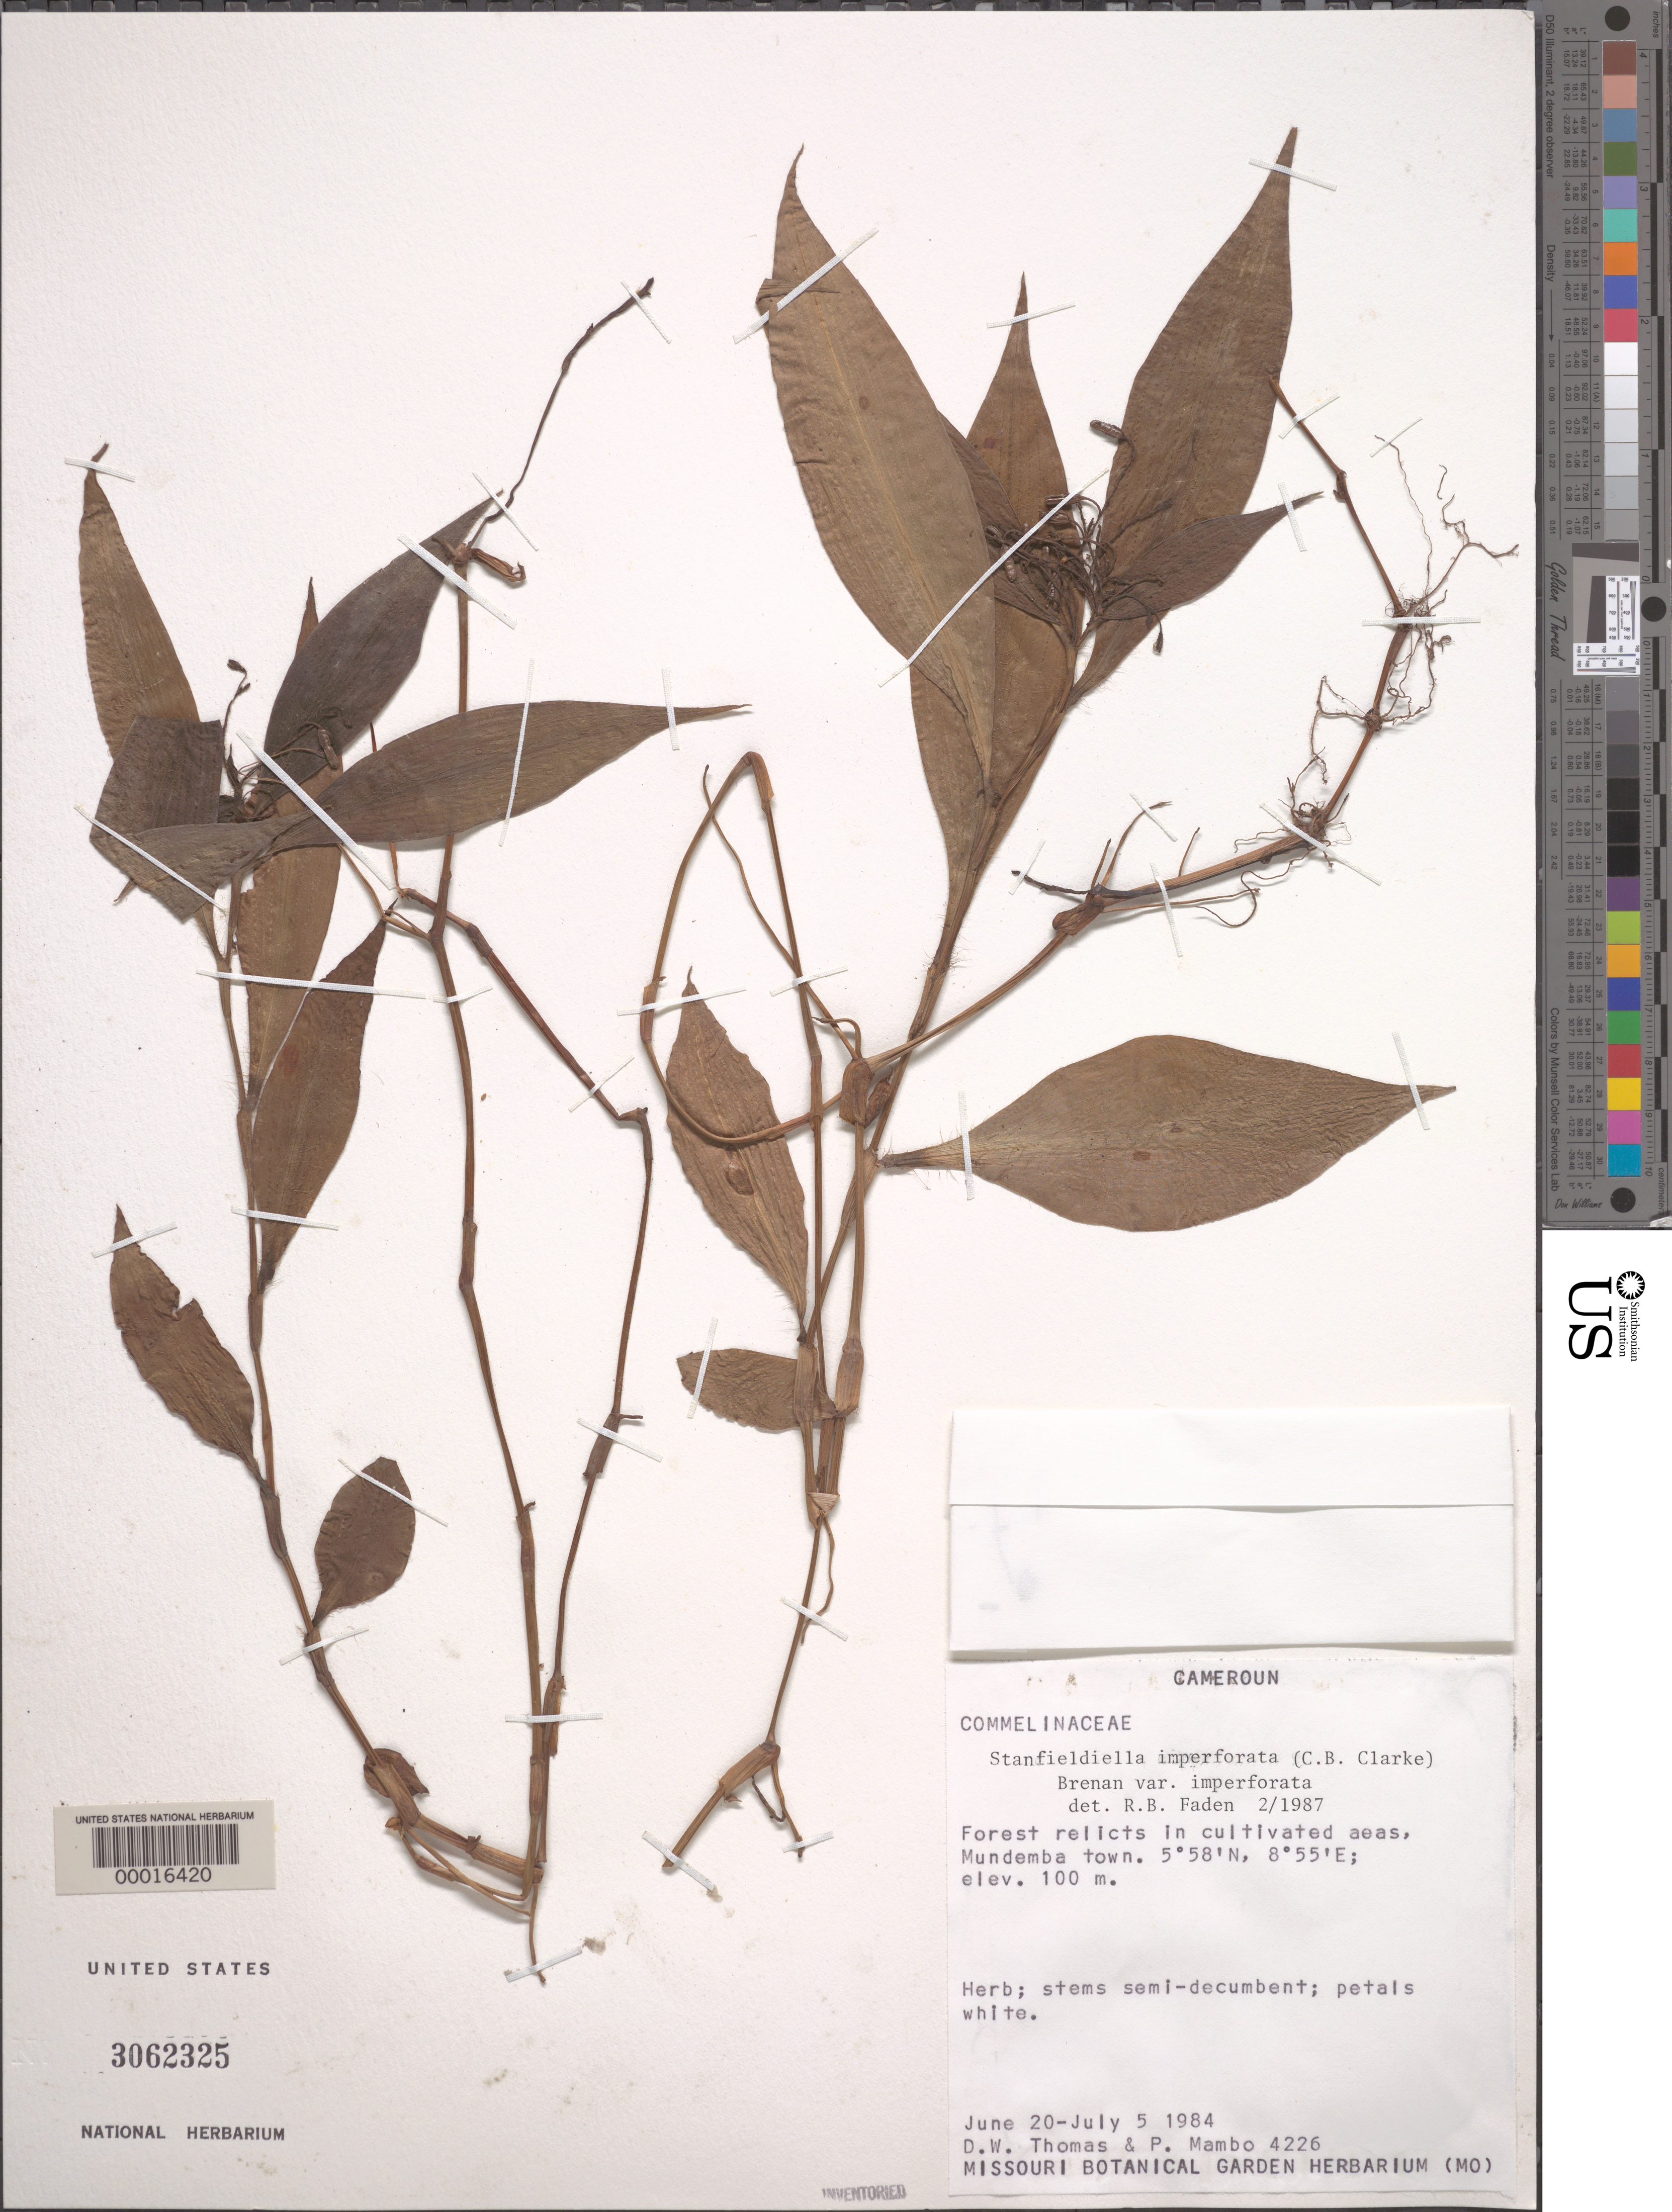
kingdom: Plantae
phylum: Tracheophyta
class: Liliopsida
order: Commelinales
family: Commelinaceae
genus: Stanfieldiella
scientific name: Stanfieldiella imperforata var. imperforata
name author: (C.B. Clarke) Brenan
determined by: Faden, Robert B., (US), Smithsonian Institution - National Museum of Natural History (UNITED STATES)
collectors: D. W. Thomas & P. Mambo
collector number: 4226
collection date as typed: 20 Jun 1984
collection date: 1984-06-20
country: Cameroon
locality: Mundemba town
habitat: Cultivated areas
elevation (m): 100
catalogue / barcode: US 3062325